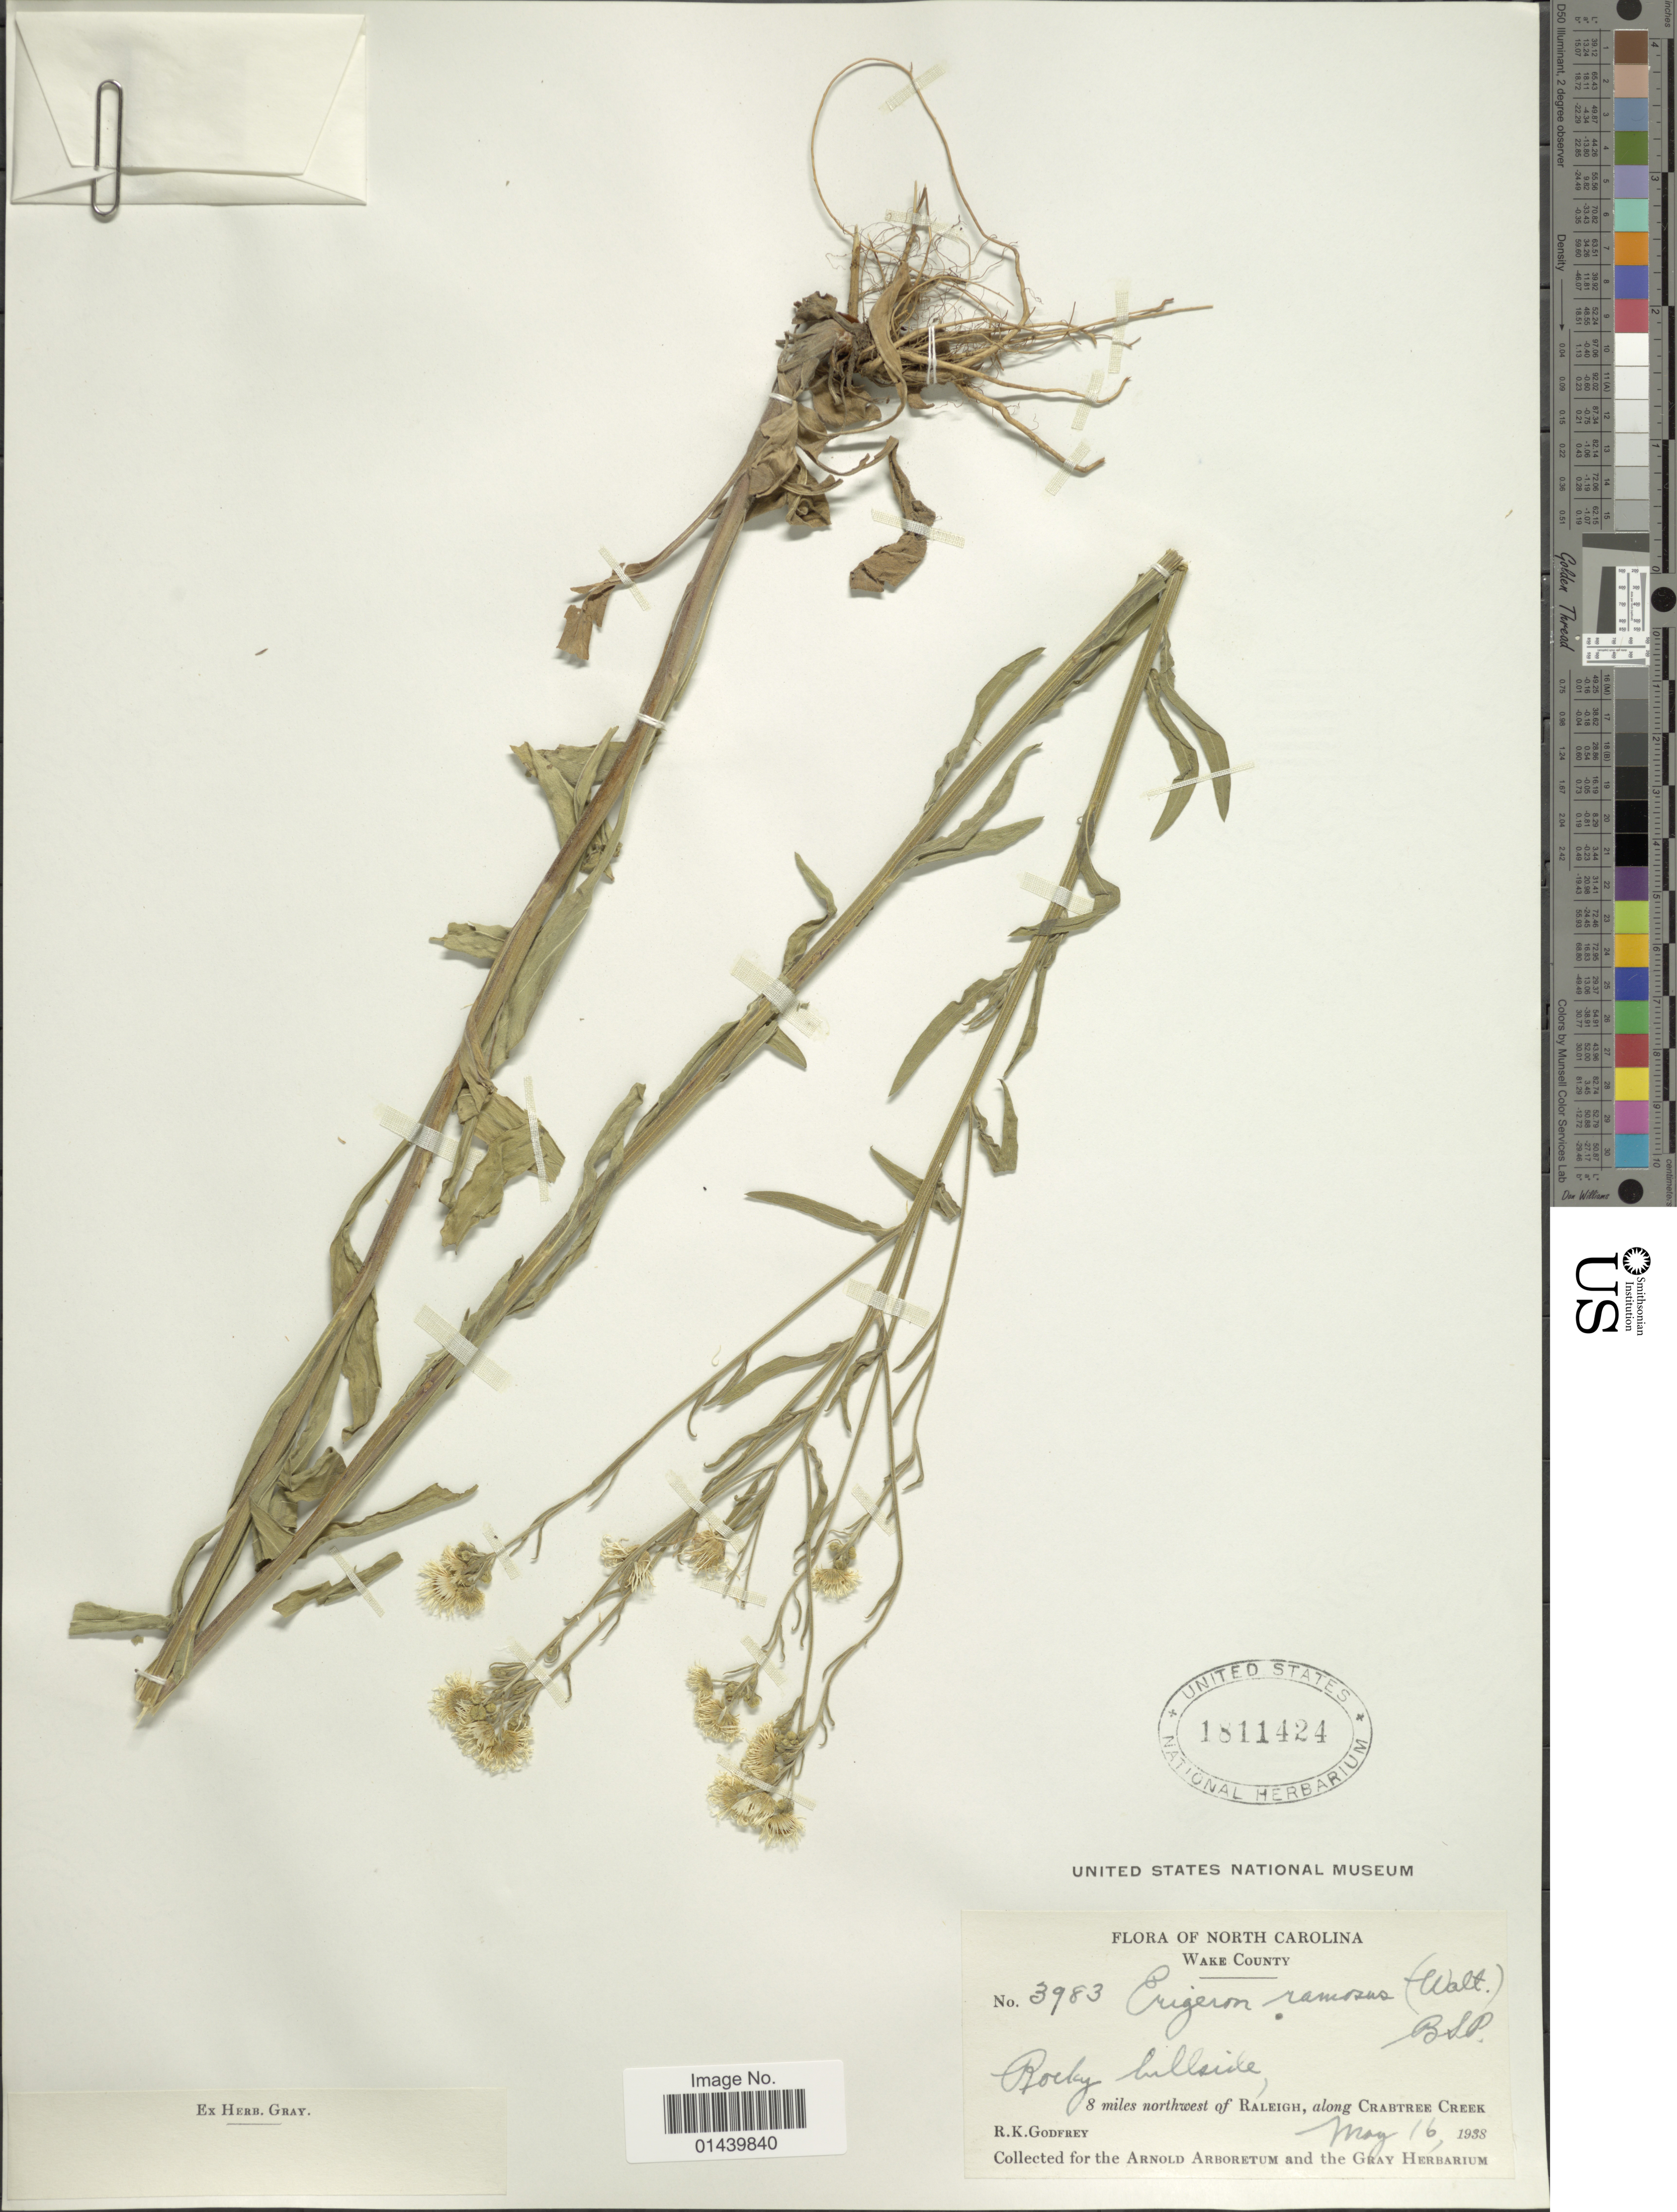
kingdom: Plantae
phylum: Tracheophyta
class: Magnoliopsida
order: Asterales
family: Asteraceae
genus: Erigeron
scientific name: Erigeron strigosus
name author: Muhl. ex Willd.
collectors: R. K. Godfrey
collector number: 3983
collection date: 1938-05-16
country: United States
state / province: North Carolina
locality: Wake County. 8 miles northwest of Raleigh, along Crabtree Creek.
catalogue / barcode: US 1811424